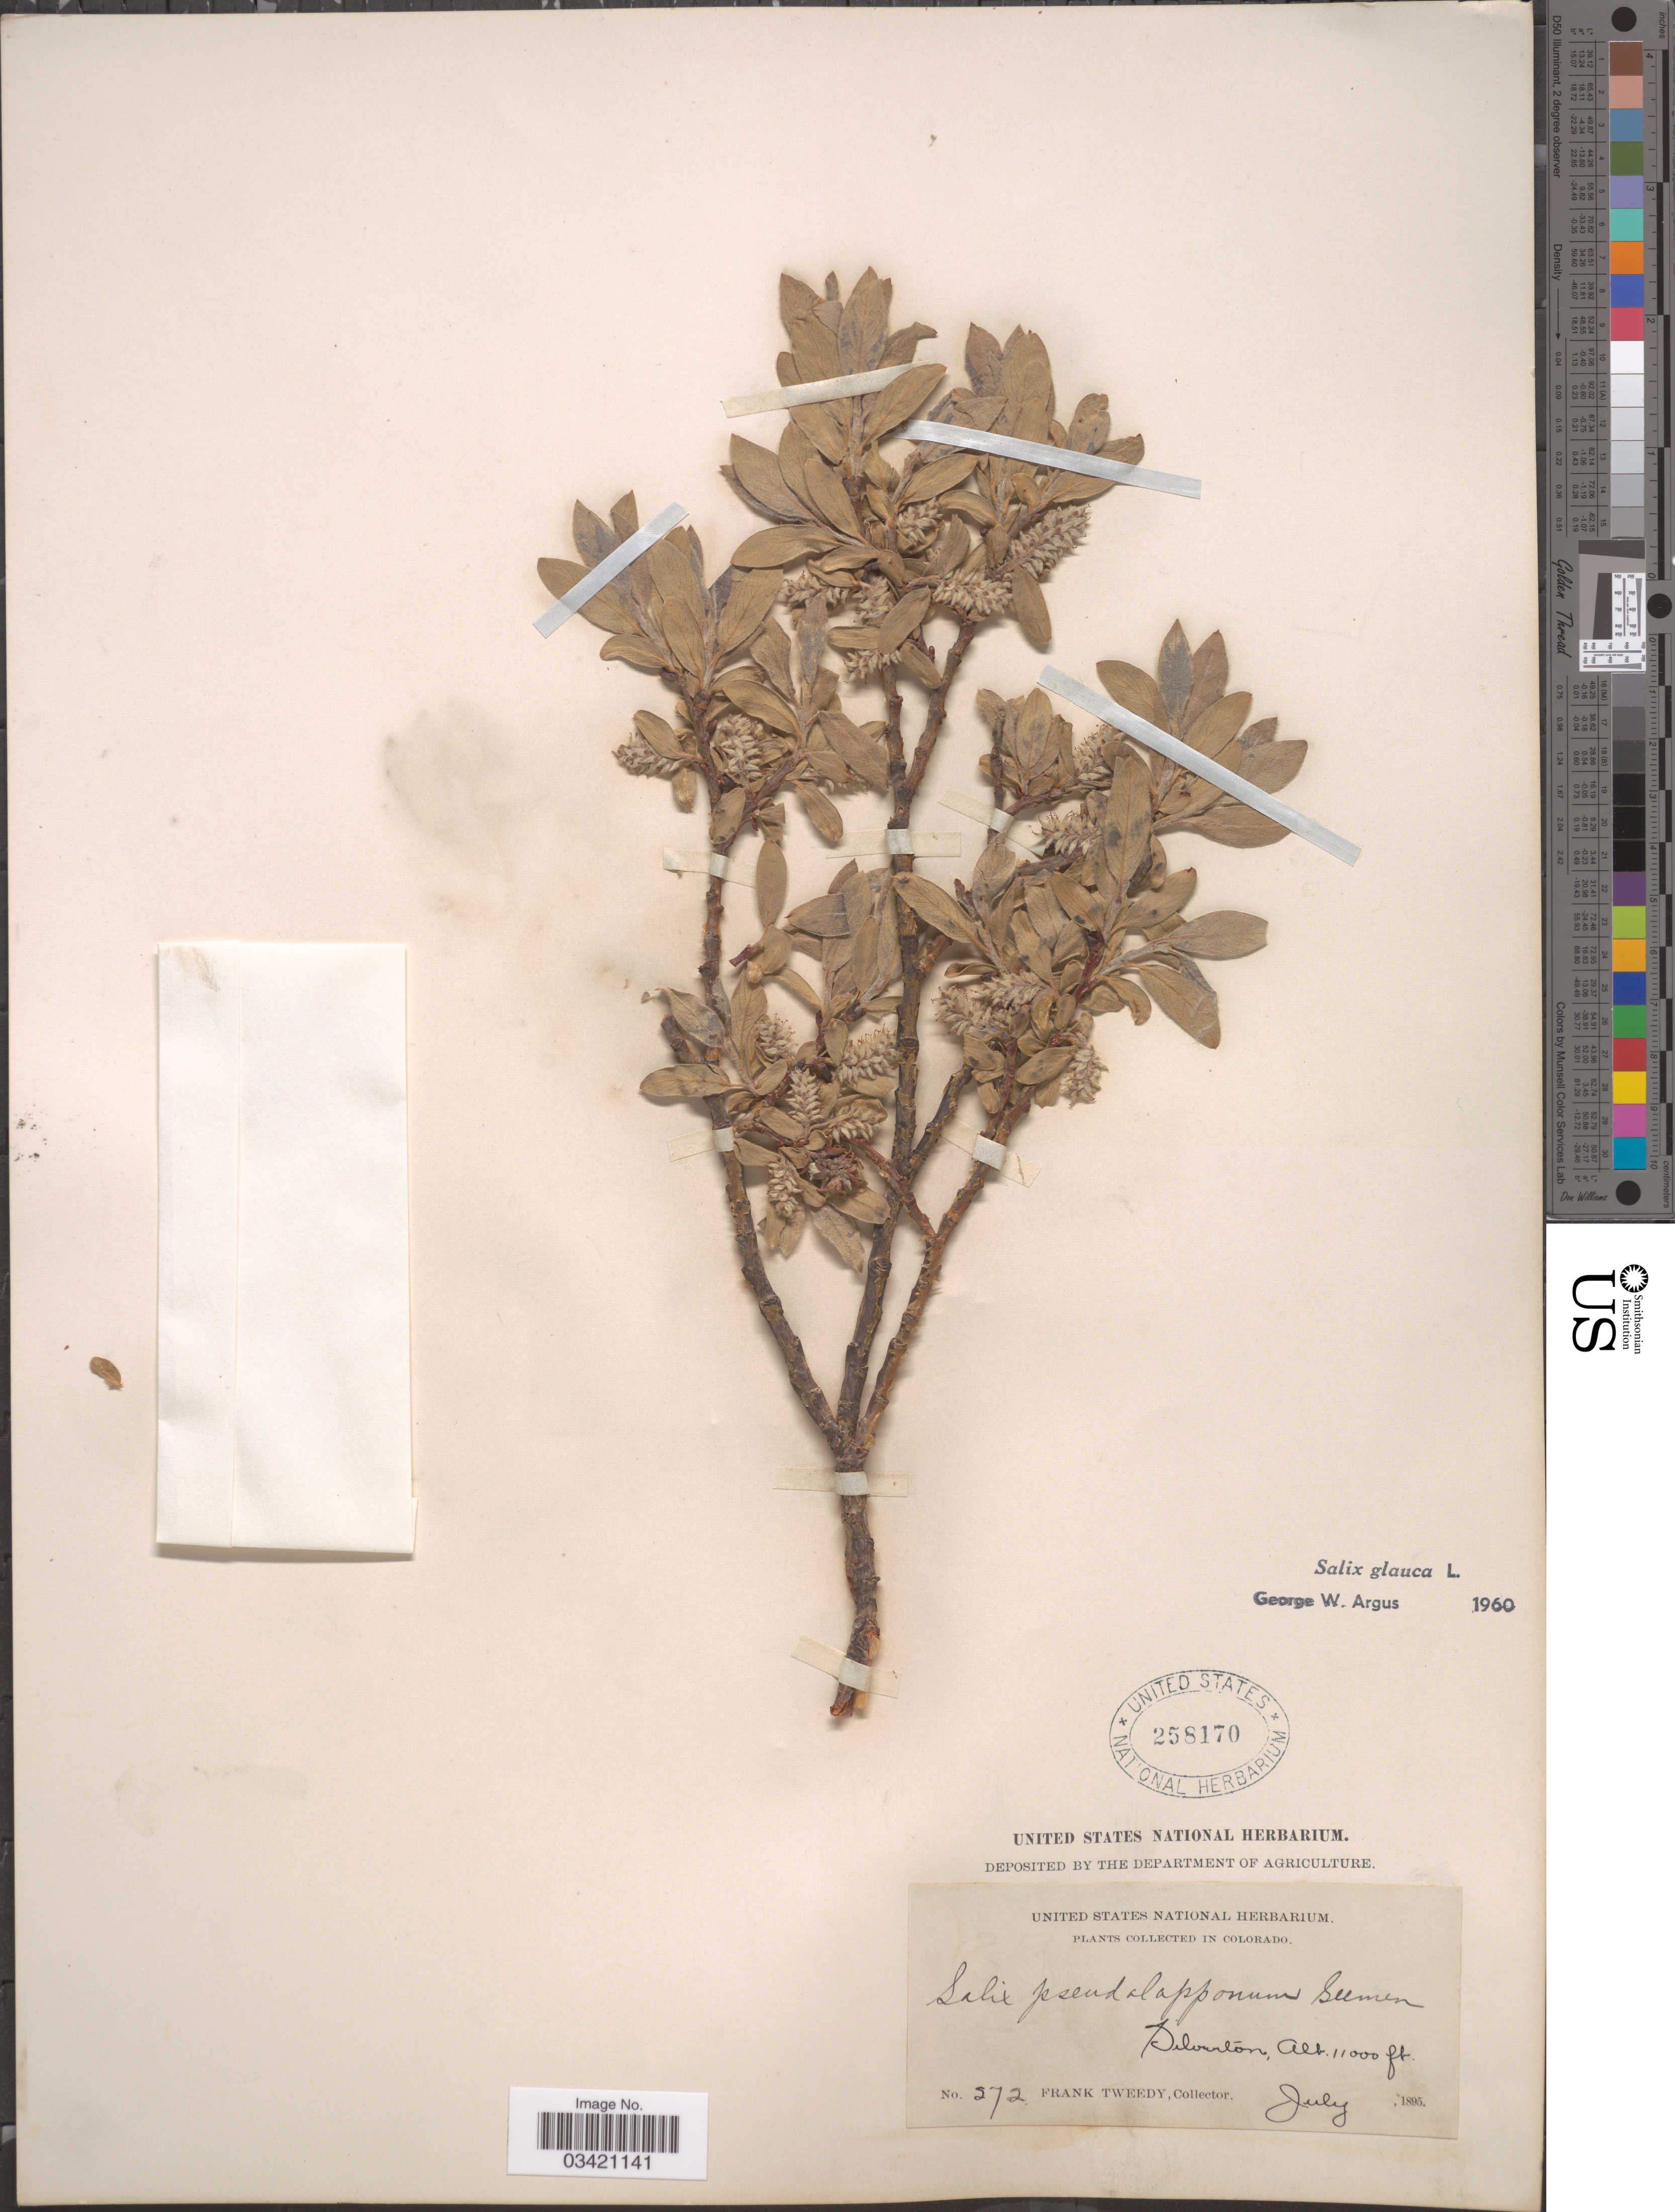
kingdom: Plantae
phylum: Tracheophyta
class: Magnoliopsida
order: Malpighiales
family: Salicaceae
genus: Salix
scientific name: Salix glauca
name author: L.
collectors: F. Tweedy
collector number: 272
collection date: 1895-07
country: United States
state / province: Colorado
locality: Silverton.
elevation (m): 3353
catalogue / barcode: US 258170